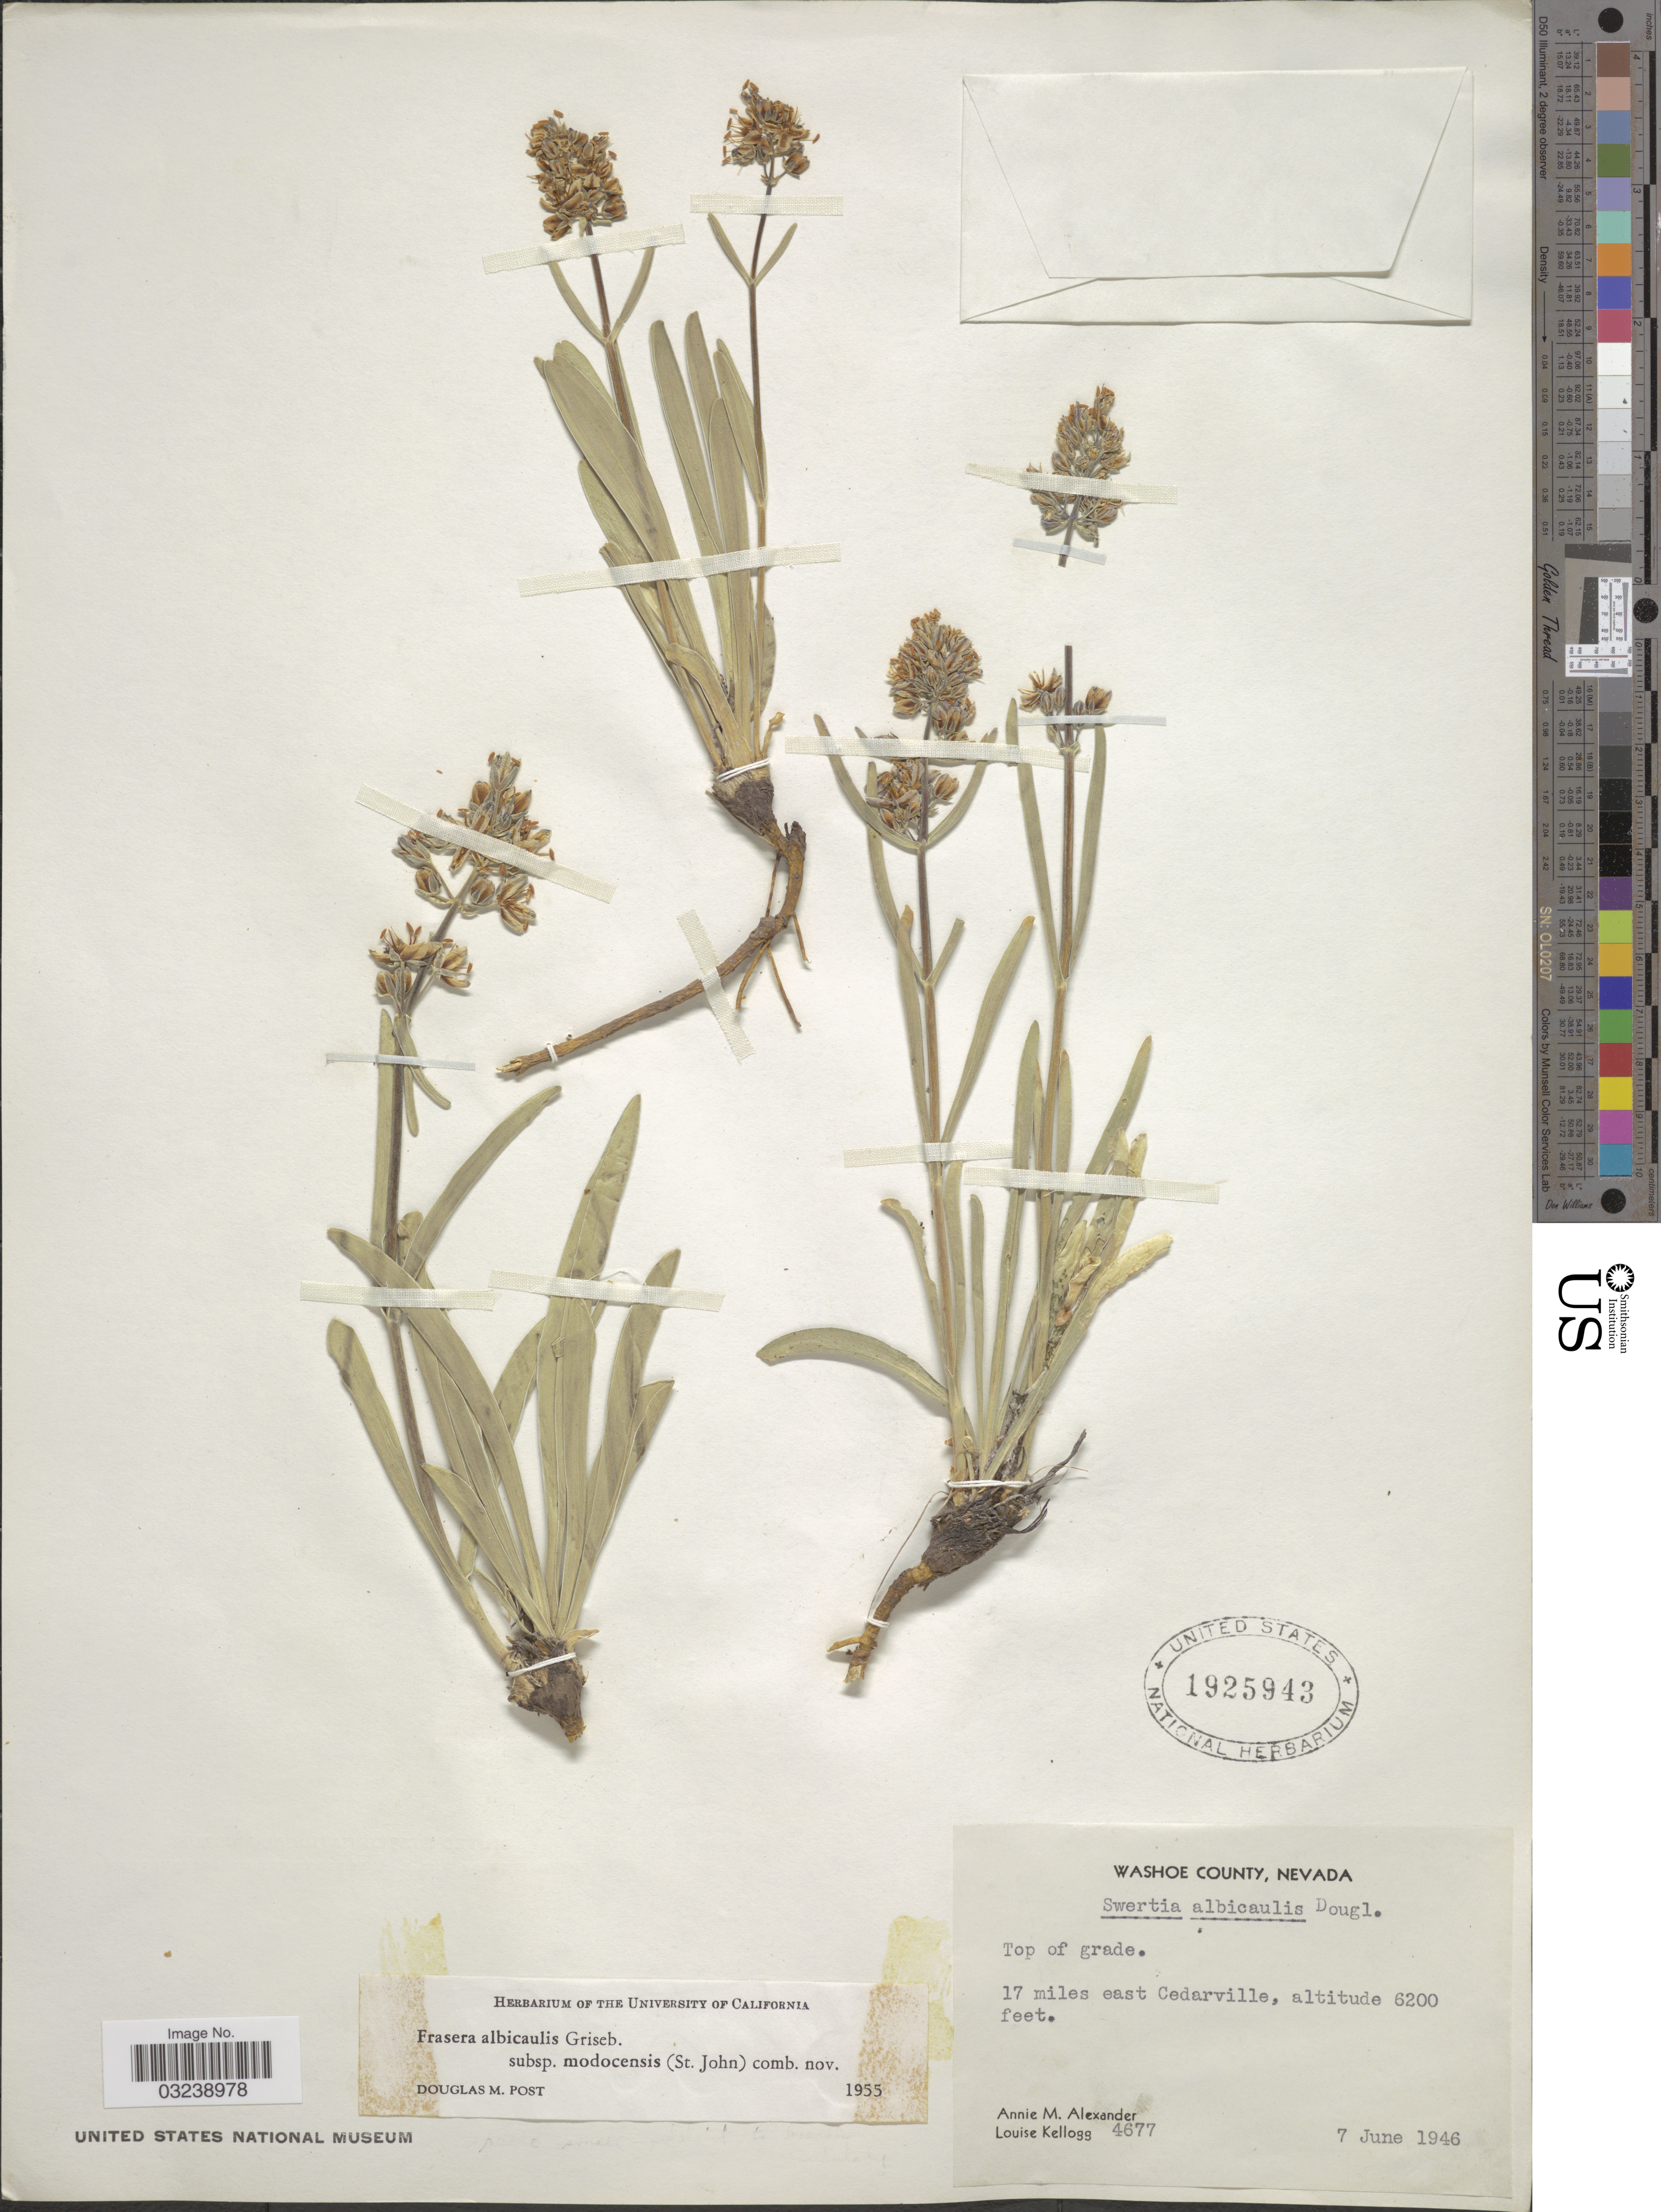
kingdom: Plantae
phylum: Tracheophyta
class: Magnoliopsida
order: Gentianales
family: Gentianaceae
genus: Frasera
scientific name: Frasera albicaulis var. modocensis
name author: (N.H. Holmgren) H. St. John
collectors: A. M. Alexander & L. Kellogg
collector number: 4677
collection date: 1946-06-07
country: United States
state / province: Nevada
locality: Washoe County. 17 miles east Cedarville.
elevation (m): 1890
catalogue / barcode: US 1925943